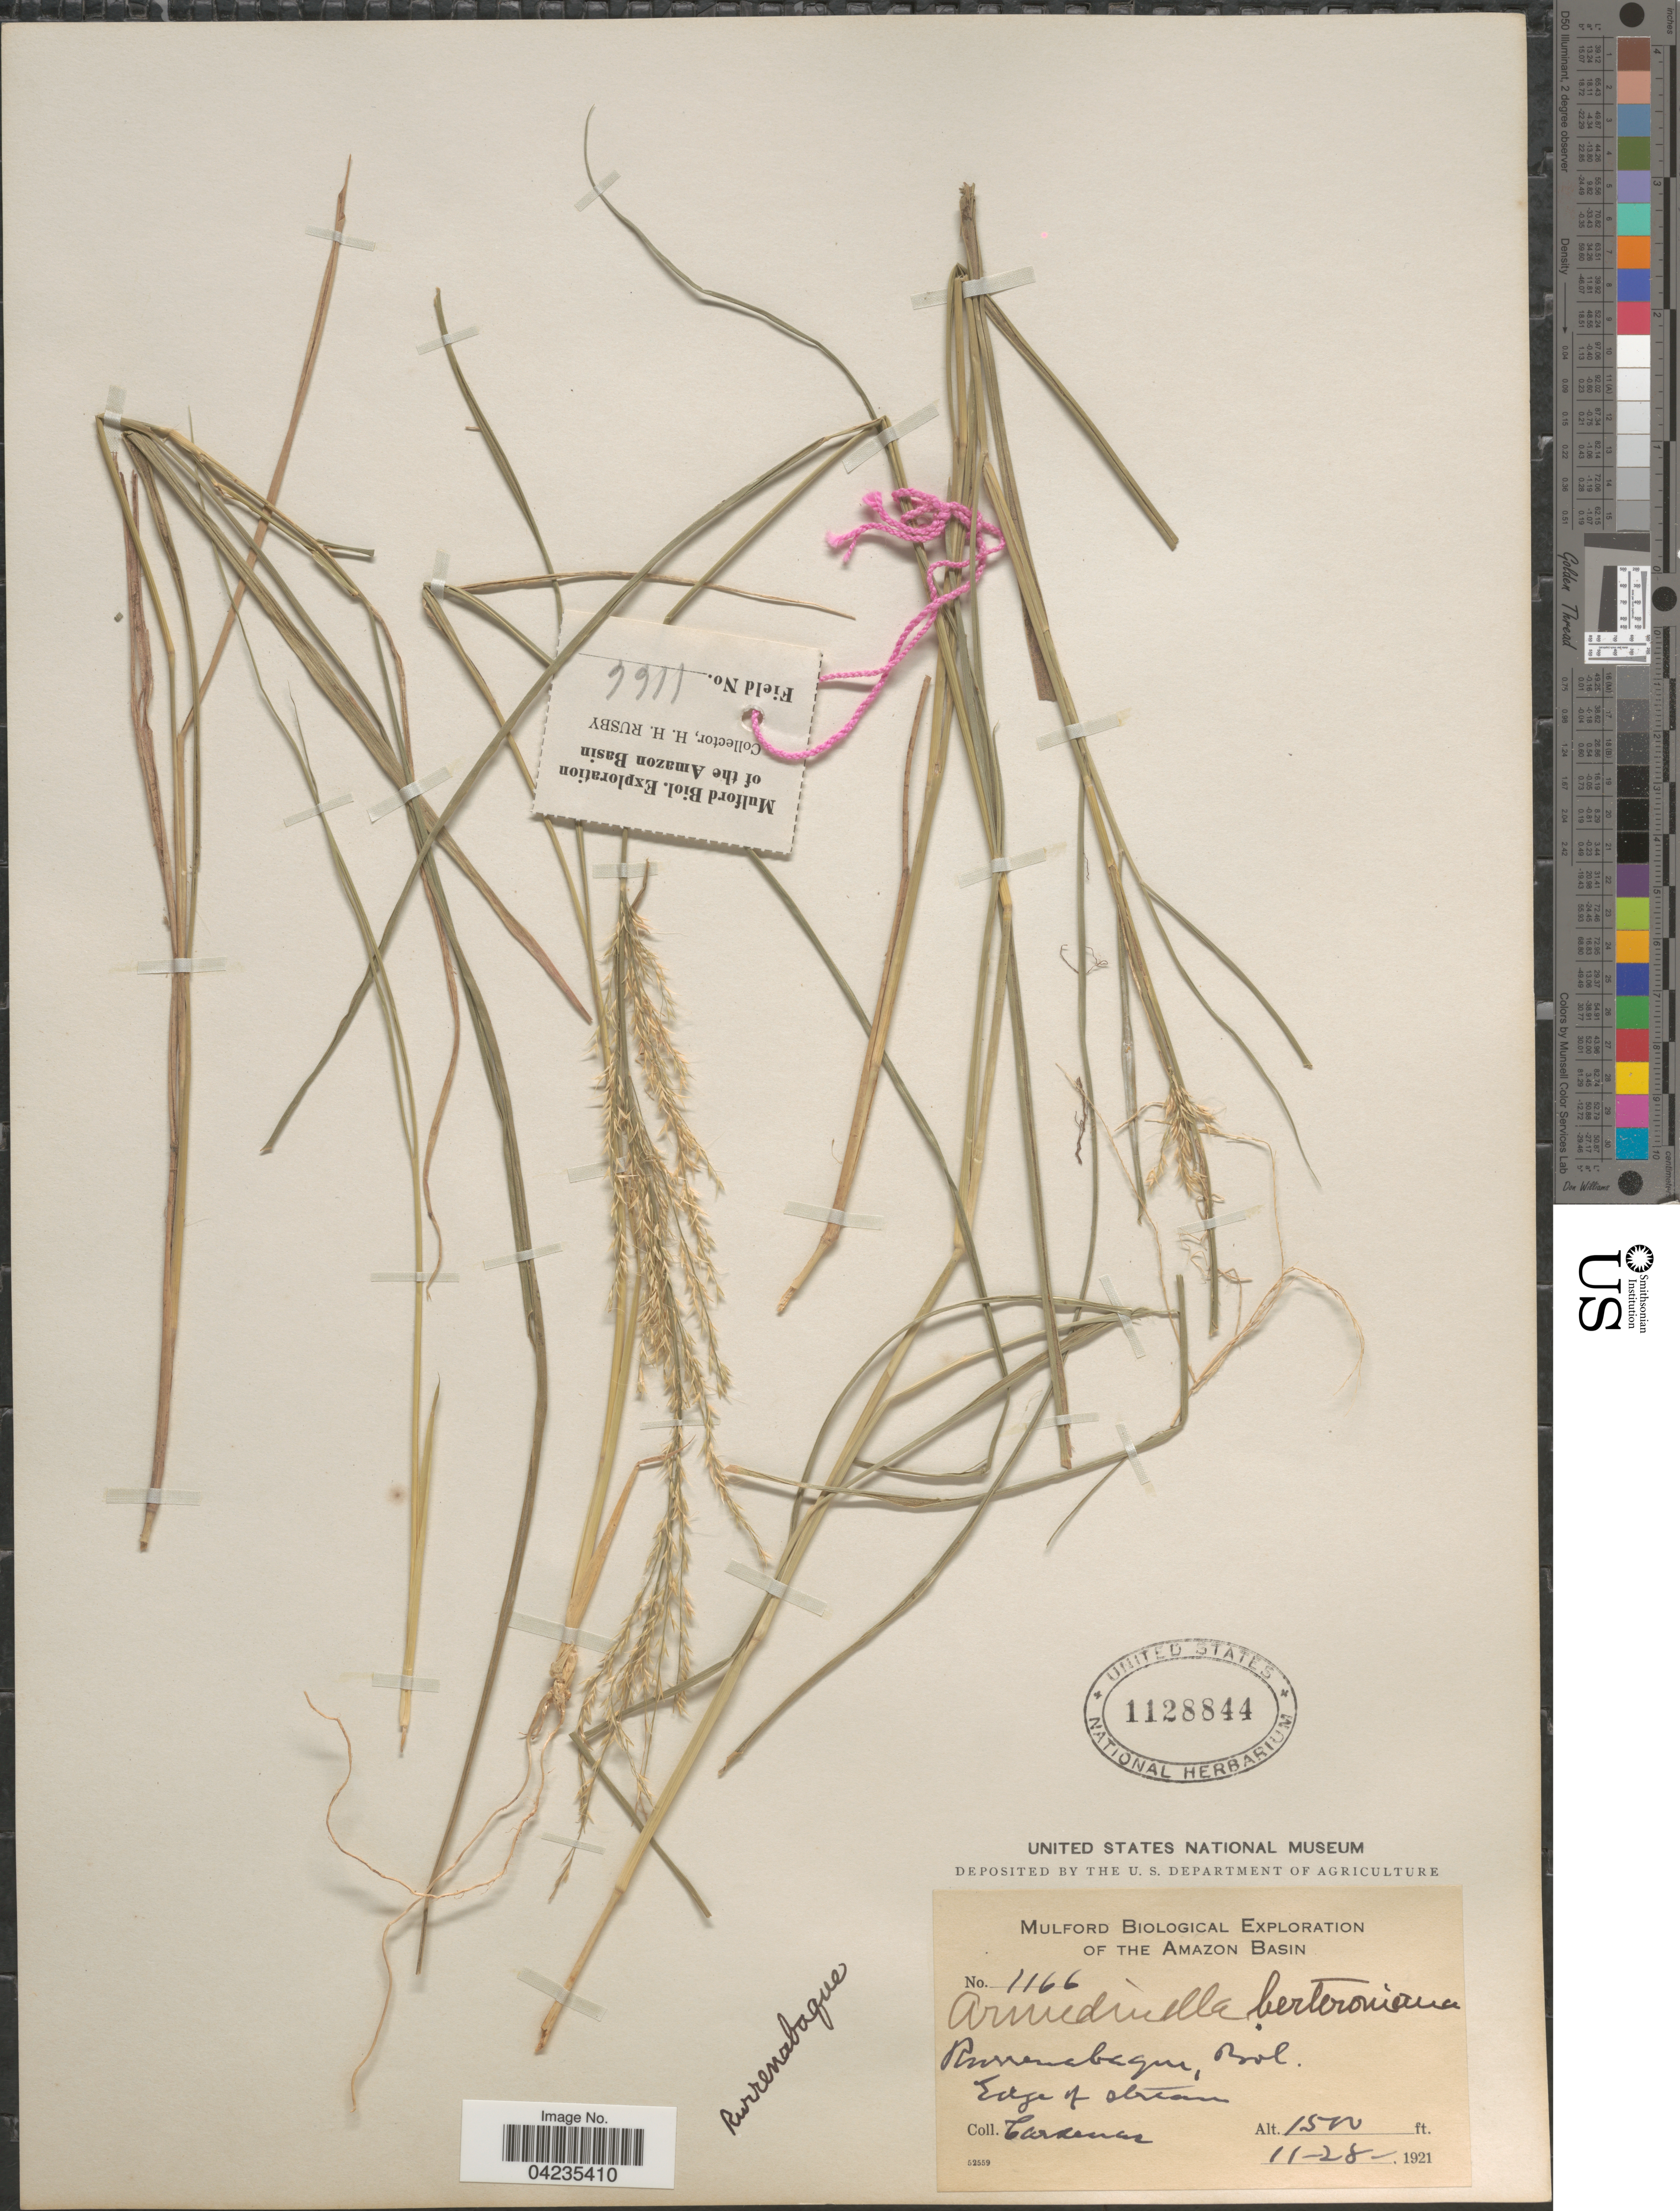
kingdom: Plantae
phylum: Tracheophyta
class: Liliopsida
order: Poales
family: Poaceae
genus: Arundinella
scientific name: Arundinella berteroniana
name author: (Schult.) Hitchc. & Chase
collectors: M. Cárdenas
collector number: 1166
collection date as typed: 11-28-1921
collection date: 1921-11-28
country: Bolivia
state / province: Beni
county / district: José Ballivián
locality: Rurrenabaque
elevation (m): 457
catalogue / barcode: US 1128844